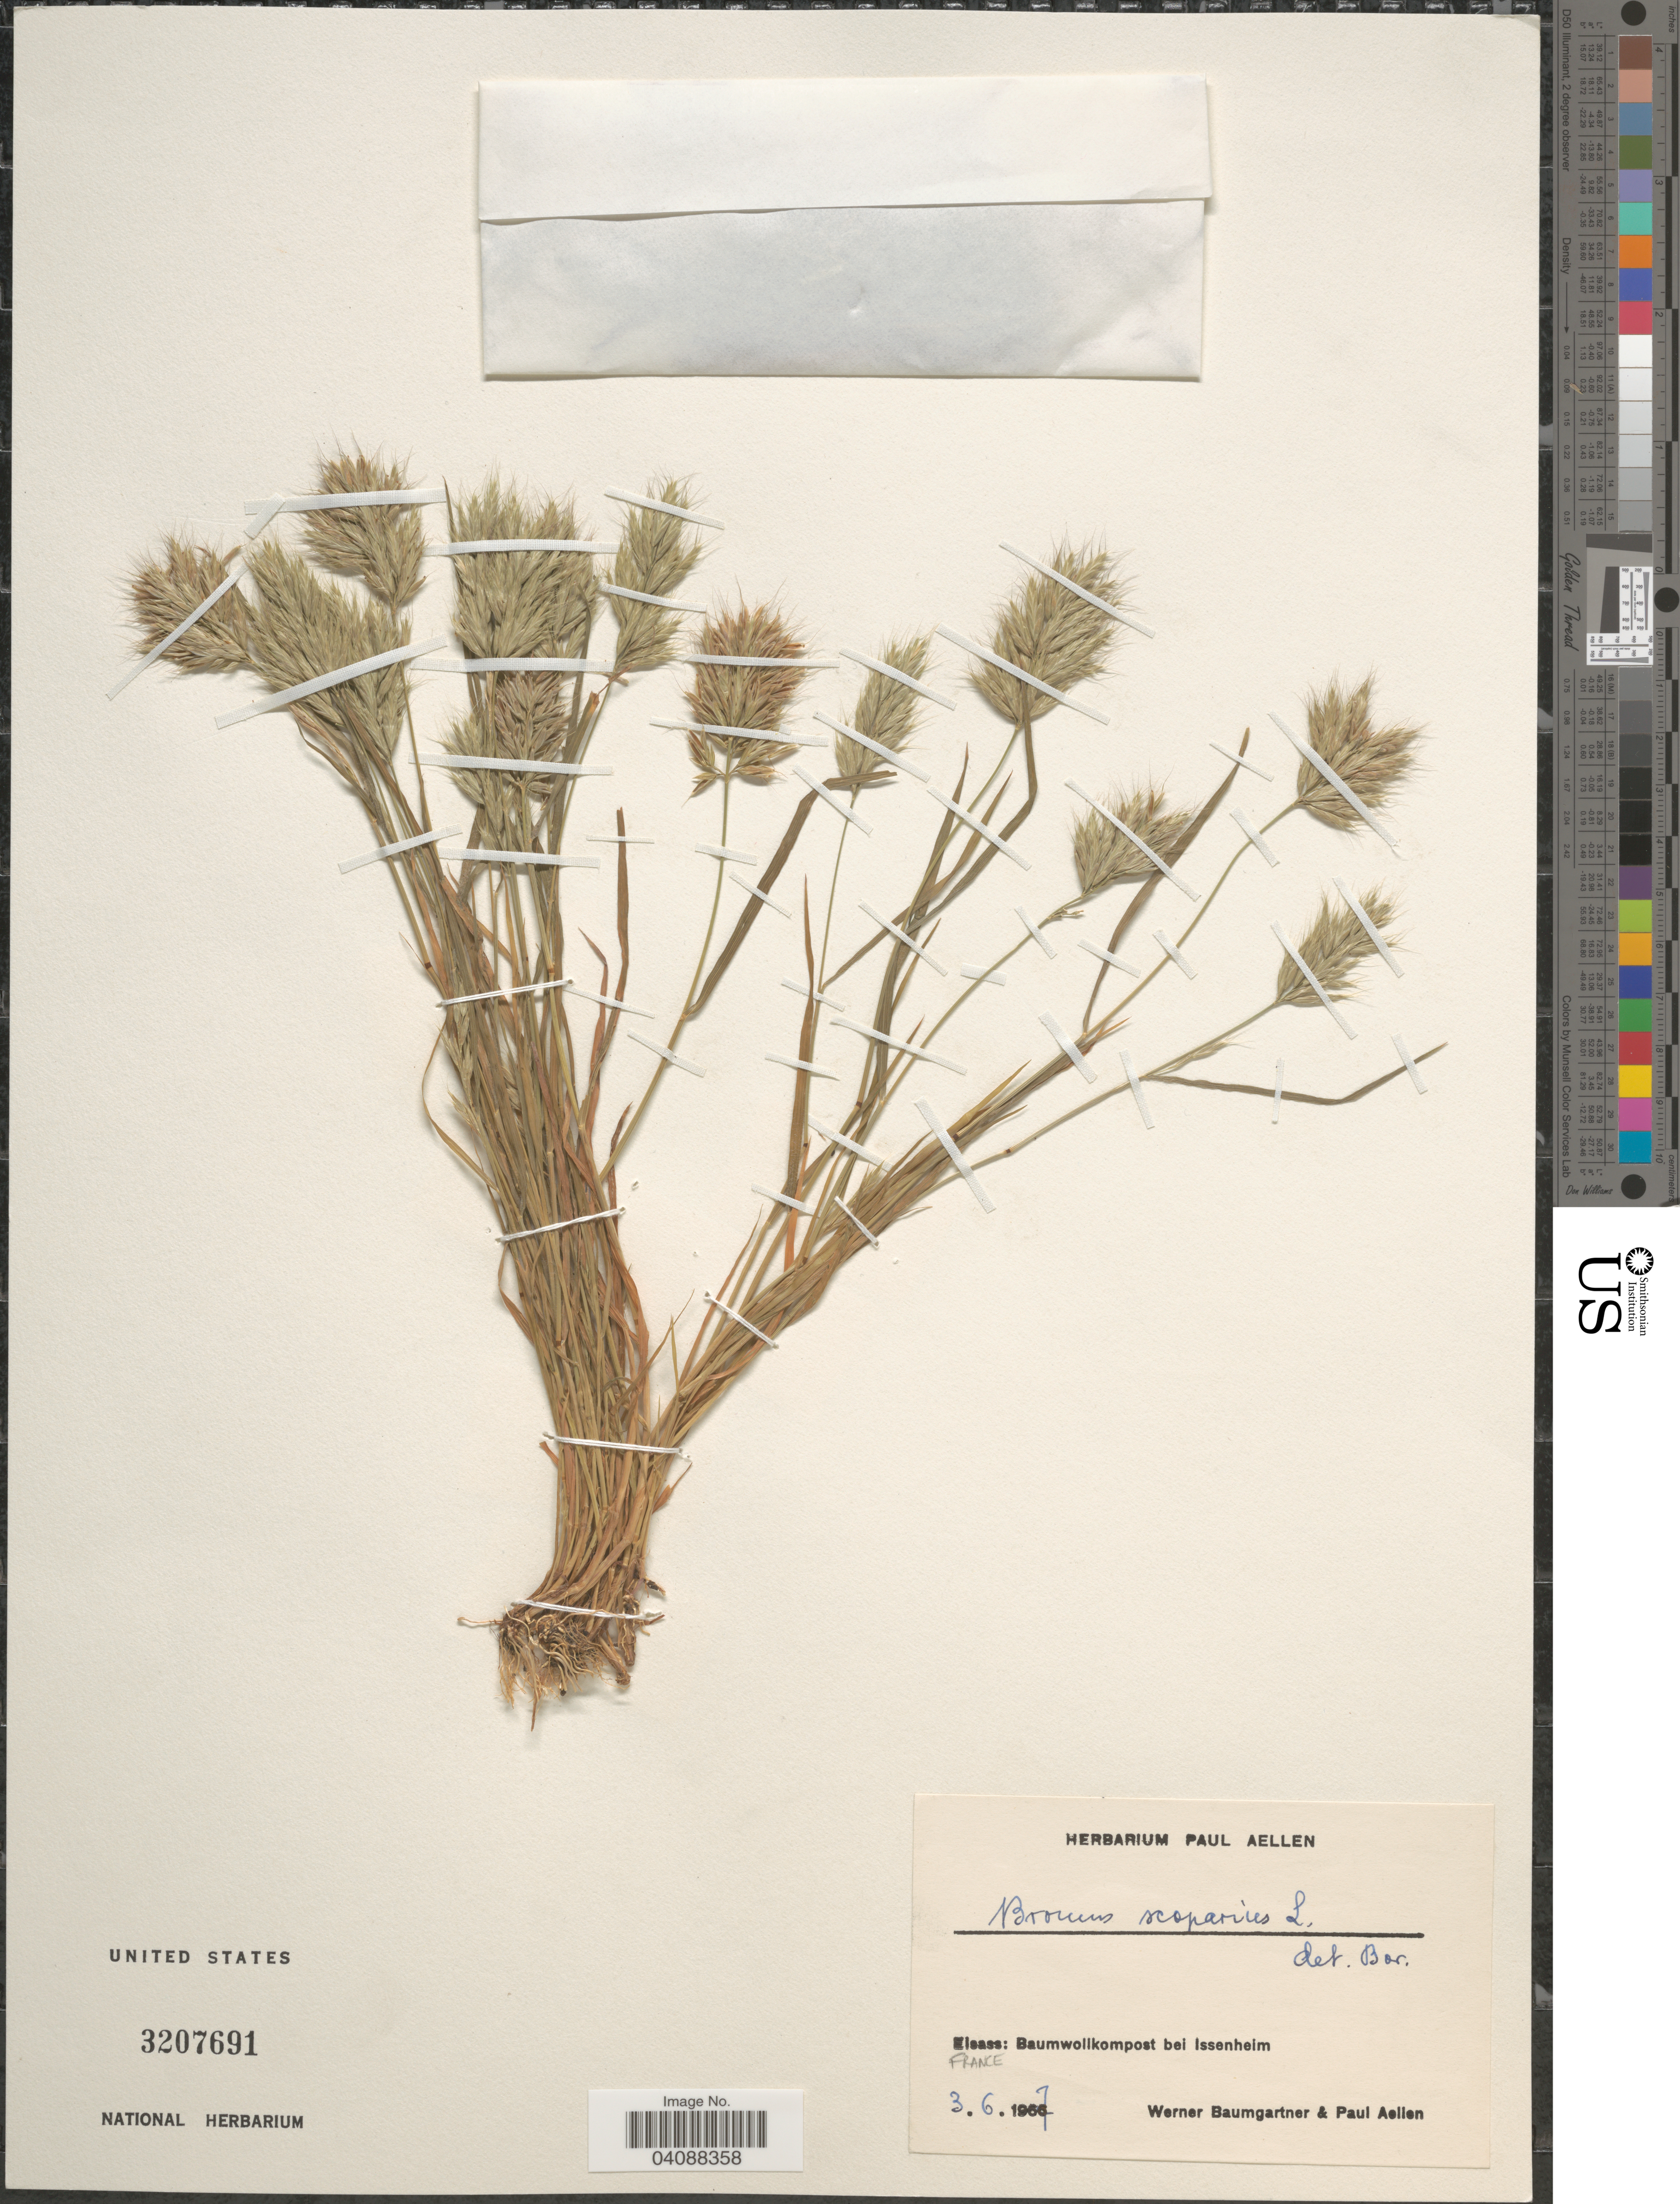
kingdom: Plantae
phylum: Tracheophyta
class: Liliopsida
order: Poales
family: Poaceae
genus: Bromus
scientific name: Bromus scoparius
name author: L.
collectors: W. Baumgartner & P. Aellen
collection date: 1957-06-03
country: France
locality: Elsass: Baumwollkompost bei Issenheim.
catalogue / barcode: US 3207691